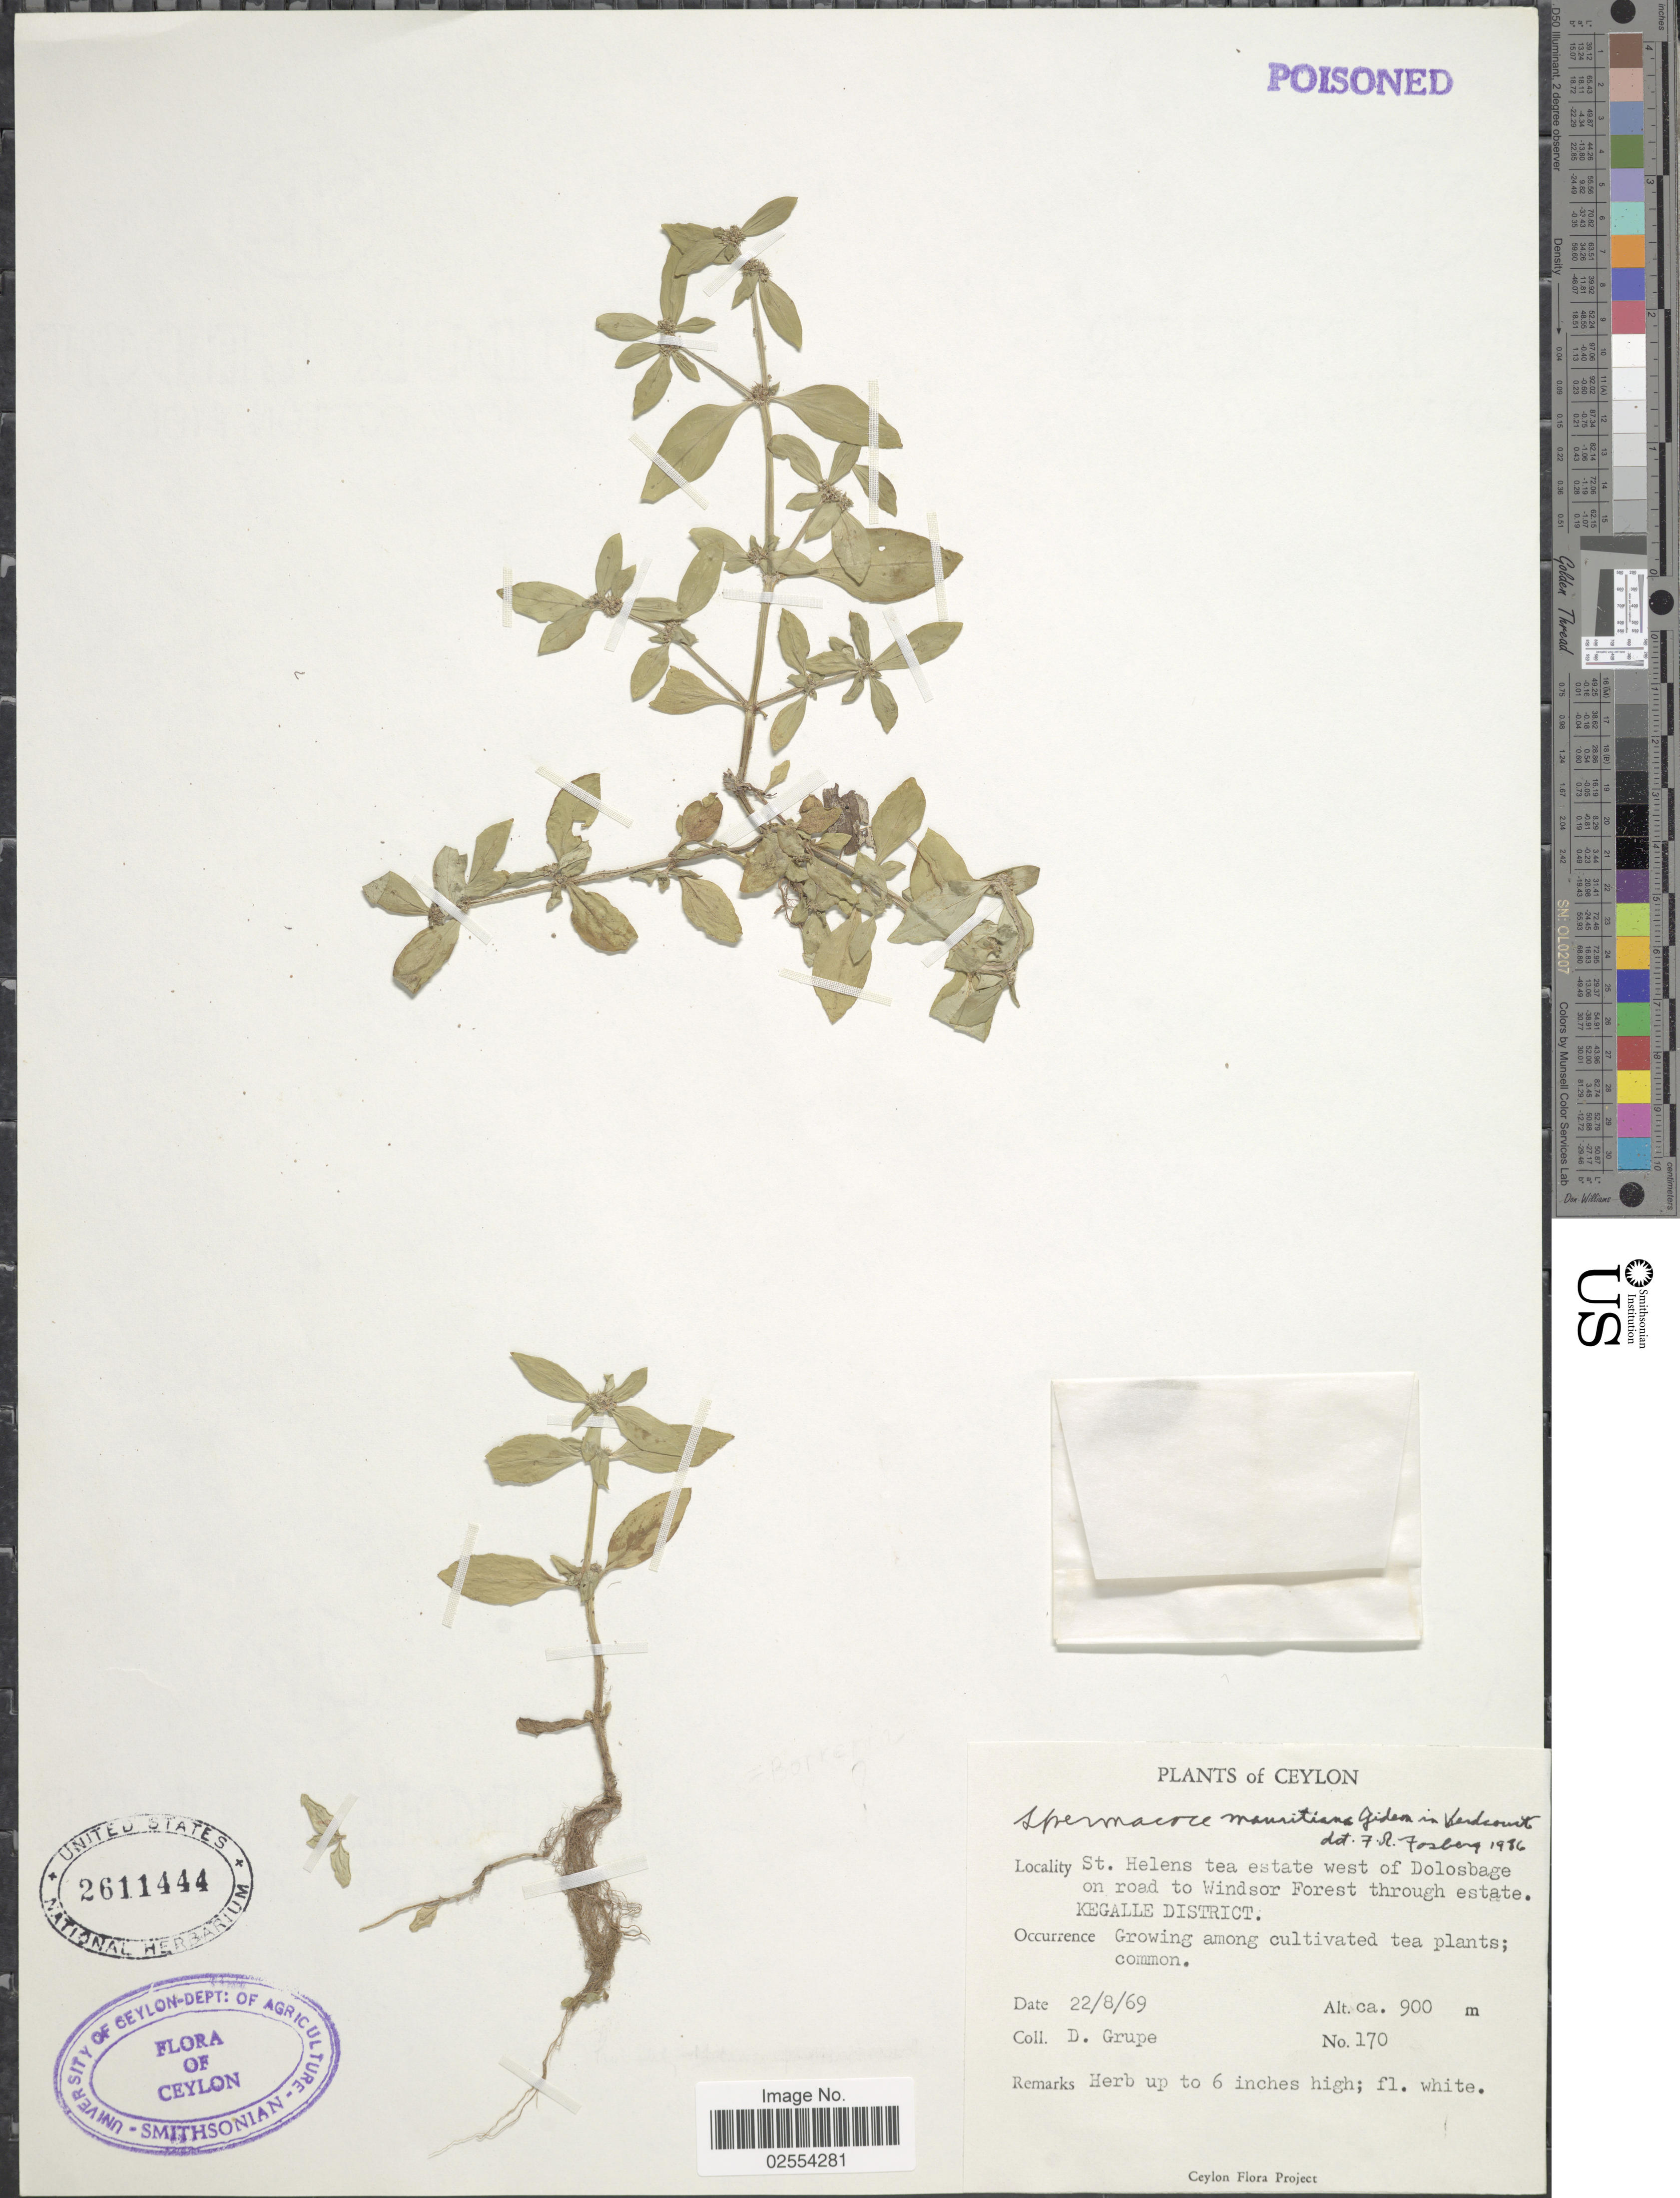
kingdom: Plantae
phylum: Tracheophyta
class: Magnoliopsida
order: Gentianales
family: Rubiaceae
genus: Spermacoce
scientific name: Spermacoce mauritiana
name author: Gideon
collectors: D. Grupe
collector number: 170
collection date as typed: Transcribed d/m/y: 22/8/69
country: Sri Lanka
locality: Ceylon, St Helens tea estate west of Dolosbage on road to Windsor Forest through estate. Kegalle District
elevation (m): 900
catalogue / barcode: US 2611444